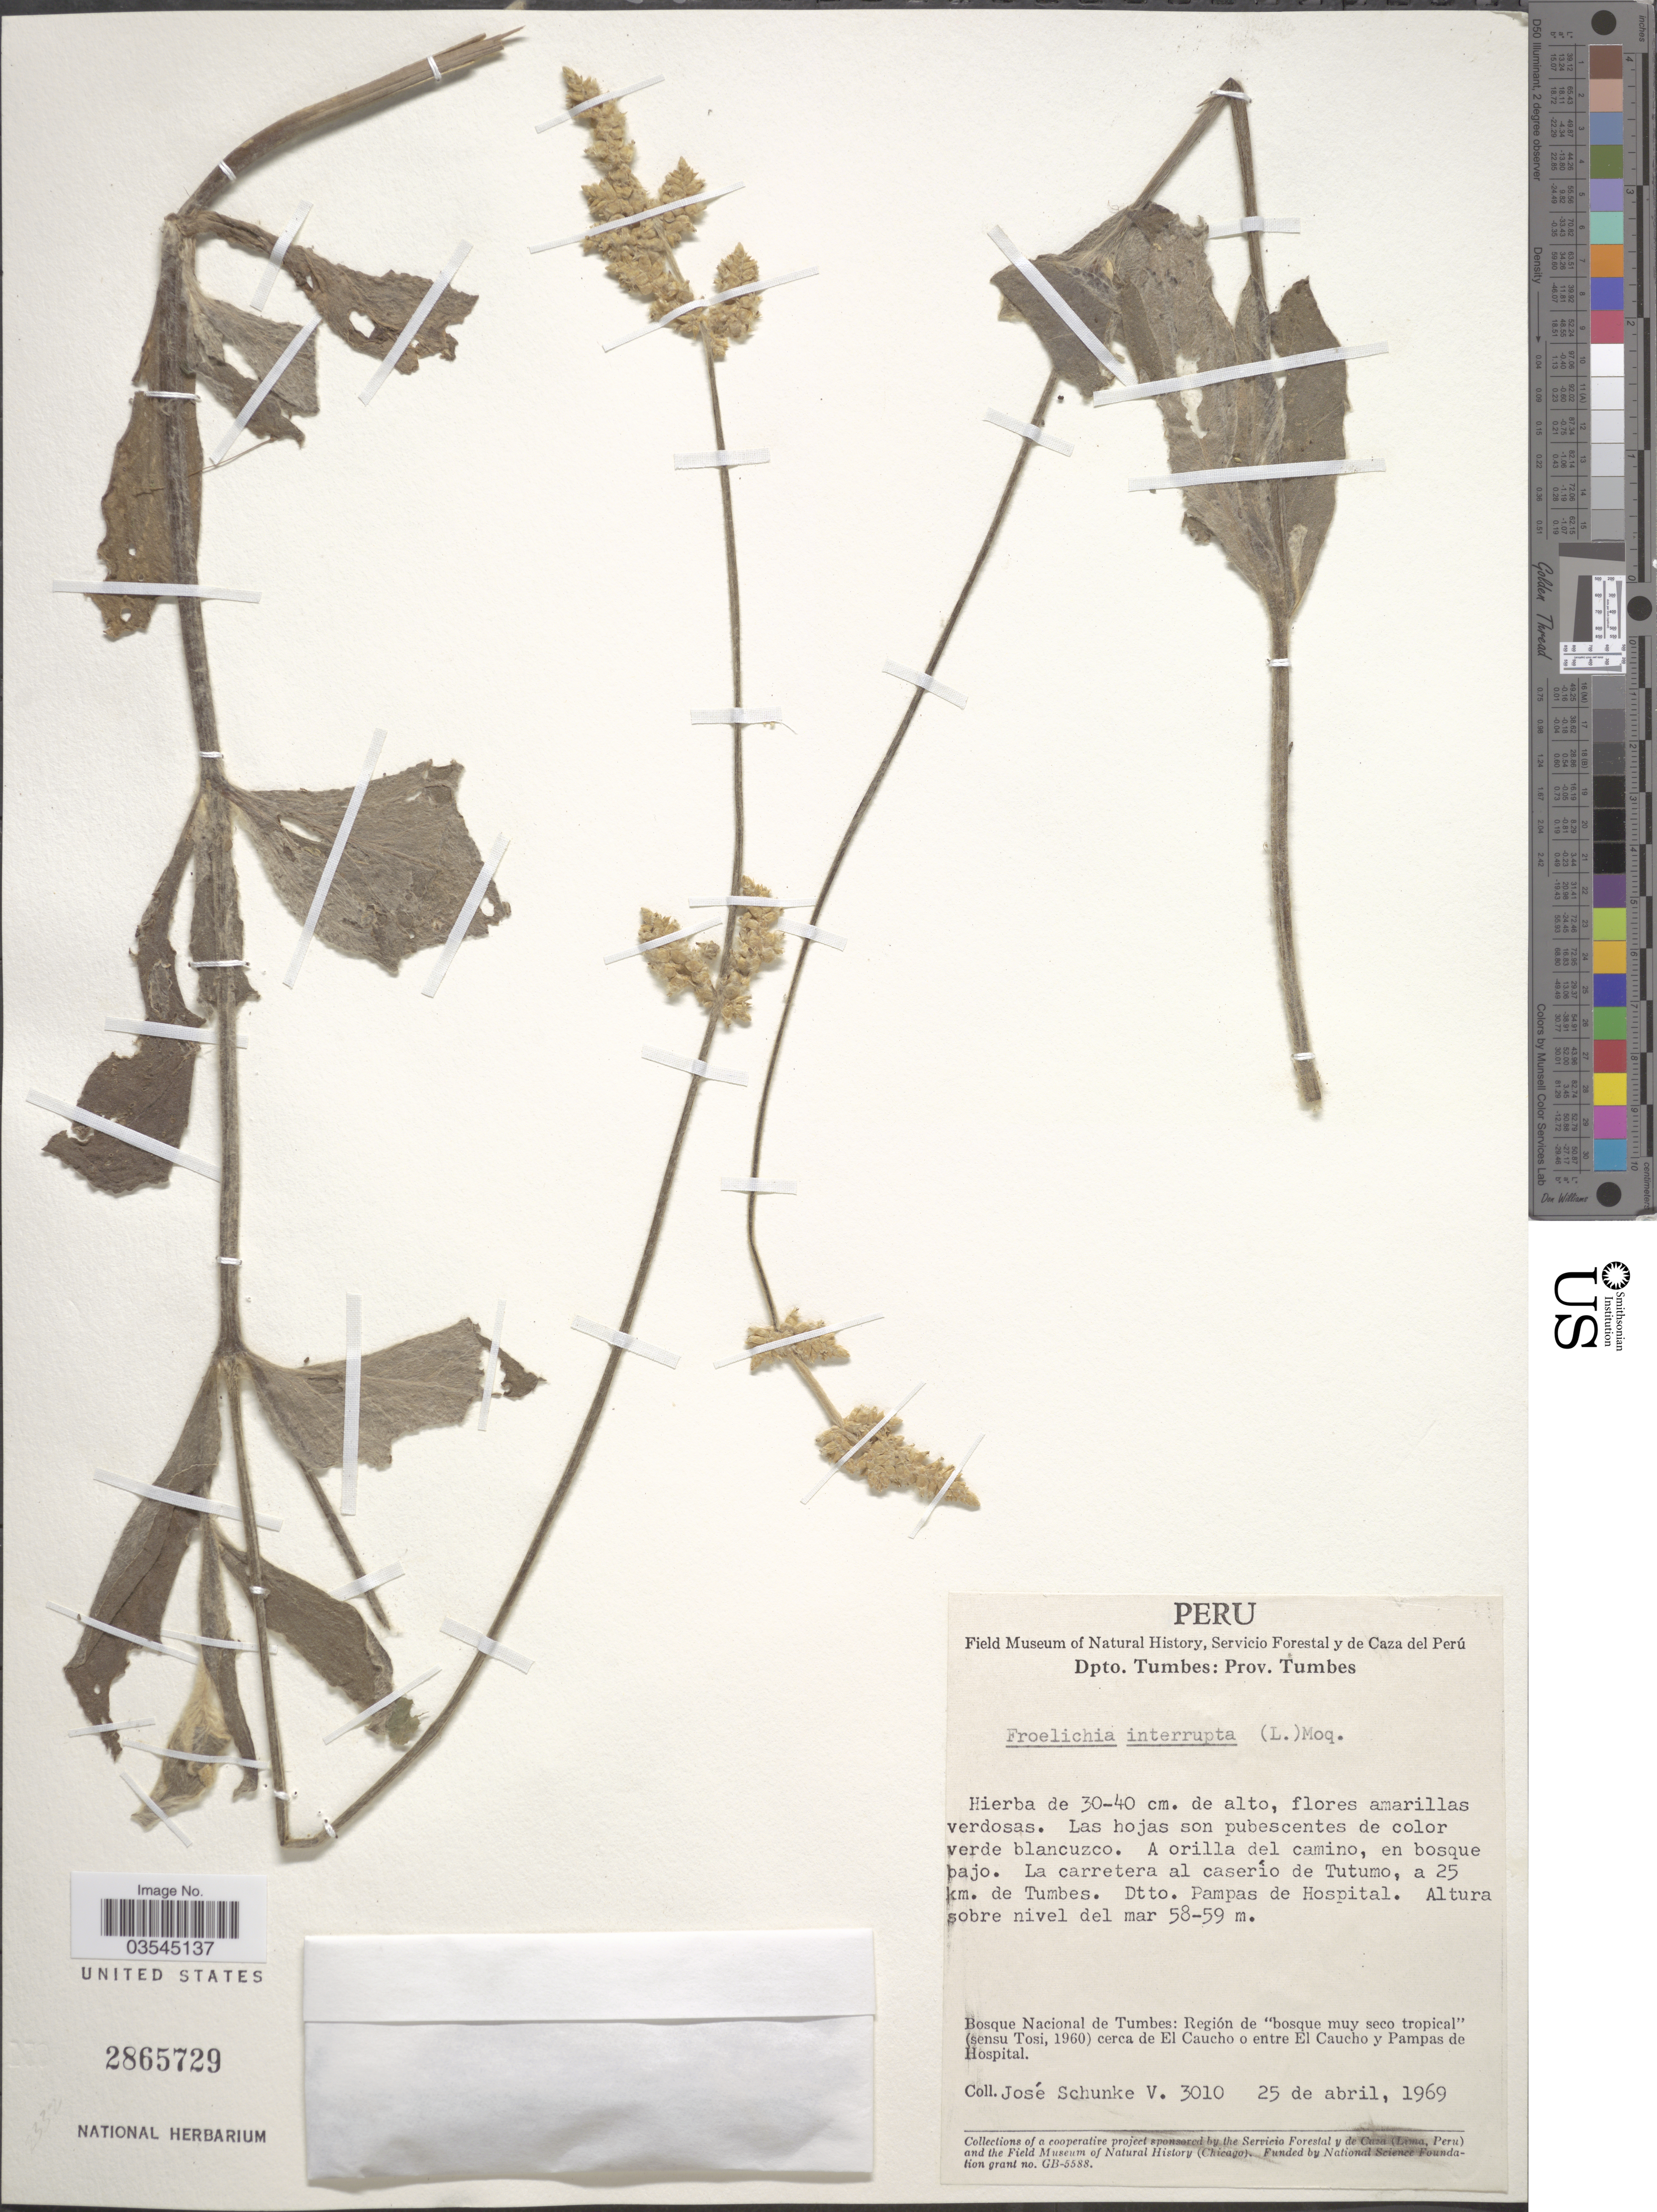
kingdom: Plantae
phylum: Tracheophyta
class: Magnoliopsida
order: Caryophyllales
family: Amaranthaceae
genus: Froelichia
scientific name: Froelichia interrupta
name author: (L.) Moq.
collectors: J. Schunke Vigo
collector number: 3010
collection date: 1969-04-25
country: Peru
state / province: Tumbes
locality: Dpto. Tumbes. La carretera al caserío de Tutomo, a 25 km. de Tumbes. Dtto. Pampas de Hospital. Bosque Nacional de Tumbes: Región de "bosque muy seco tropical" (sensu Tosi, 1960) cerca de El Caucho o entre El Caucho y Pampas de Hospital.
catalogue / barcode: US 2865729